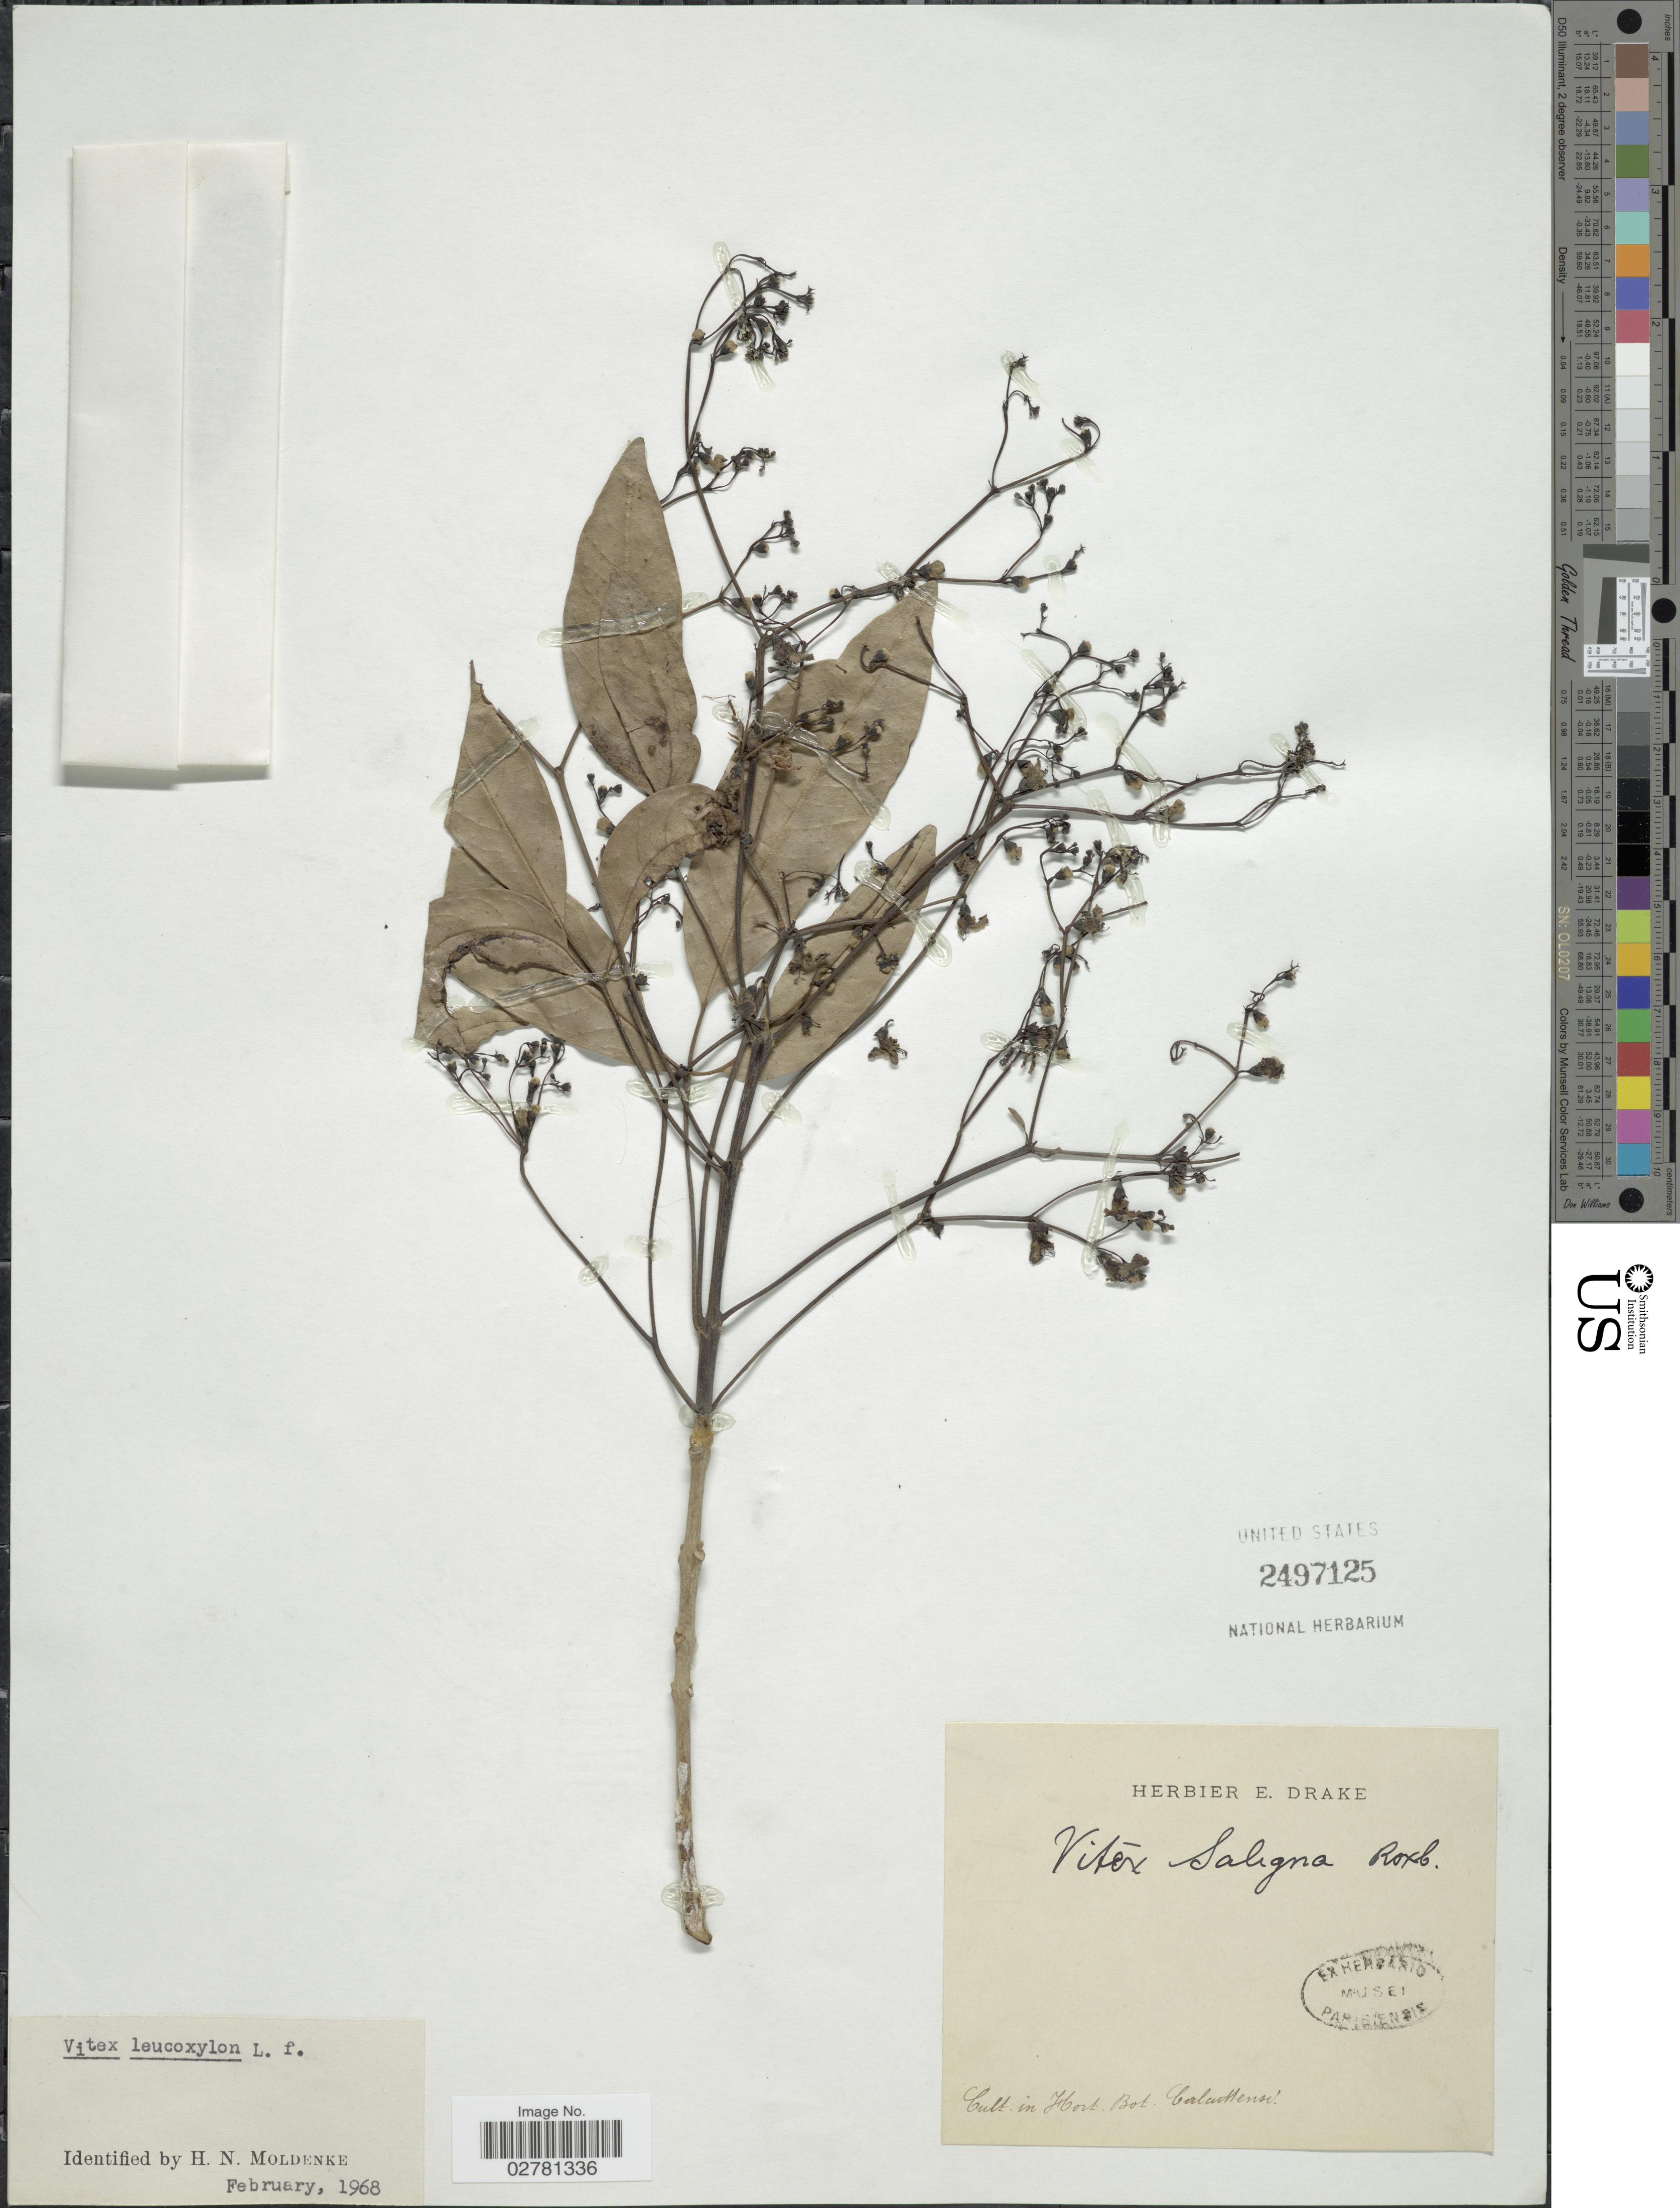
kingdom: Plantae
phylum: Tracheophyta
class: Magnoliopsida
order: Lamiales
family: Lamiaceae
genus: Vitex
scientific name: Vitex leucoxylon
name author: L. f.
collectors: ex herb. E. Drake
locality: Hort. Bot. Calcuttensi.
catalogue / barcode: US 2497125